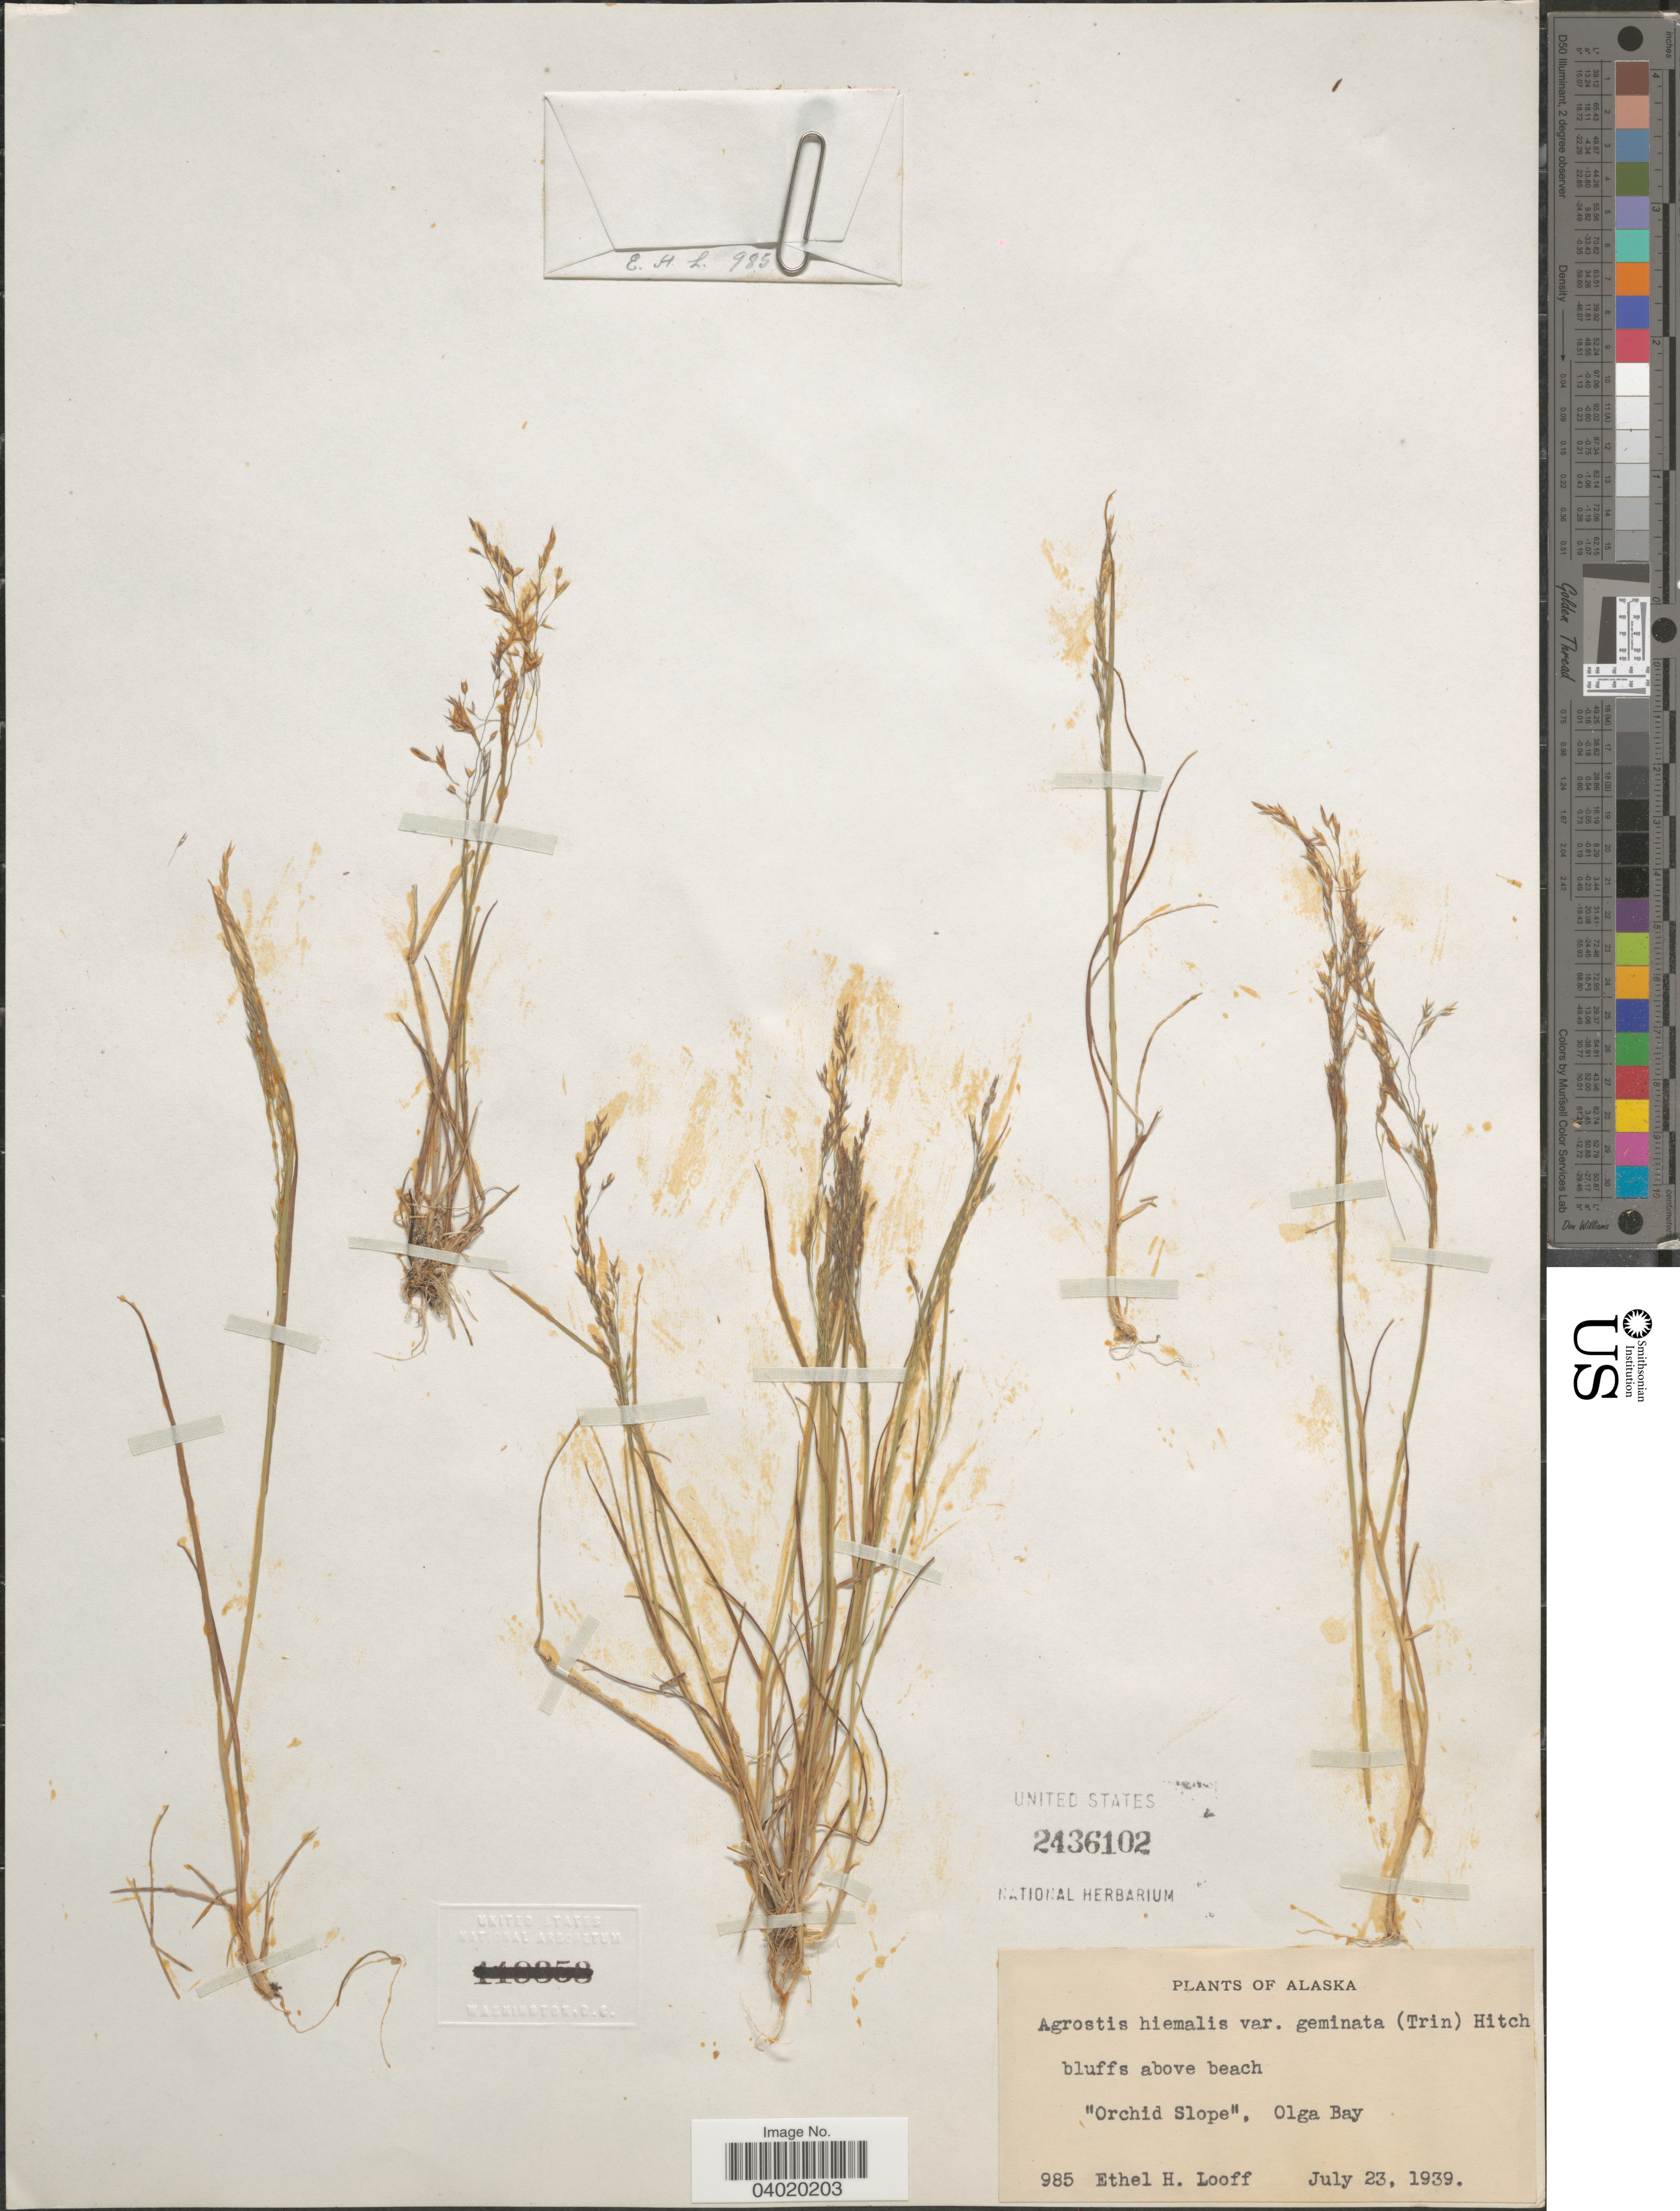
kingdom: Plantae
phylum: Tracheophyta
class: Liliopsida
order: Poales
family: Poaceae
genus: Agrostis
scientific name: Agrostis hyemalis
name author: (Walter) Britton et al.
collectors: E. Looff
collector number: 985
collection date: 1939-07-23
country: United States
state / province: Alaska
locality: Orchid Slope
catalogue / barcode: US 2436102